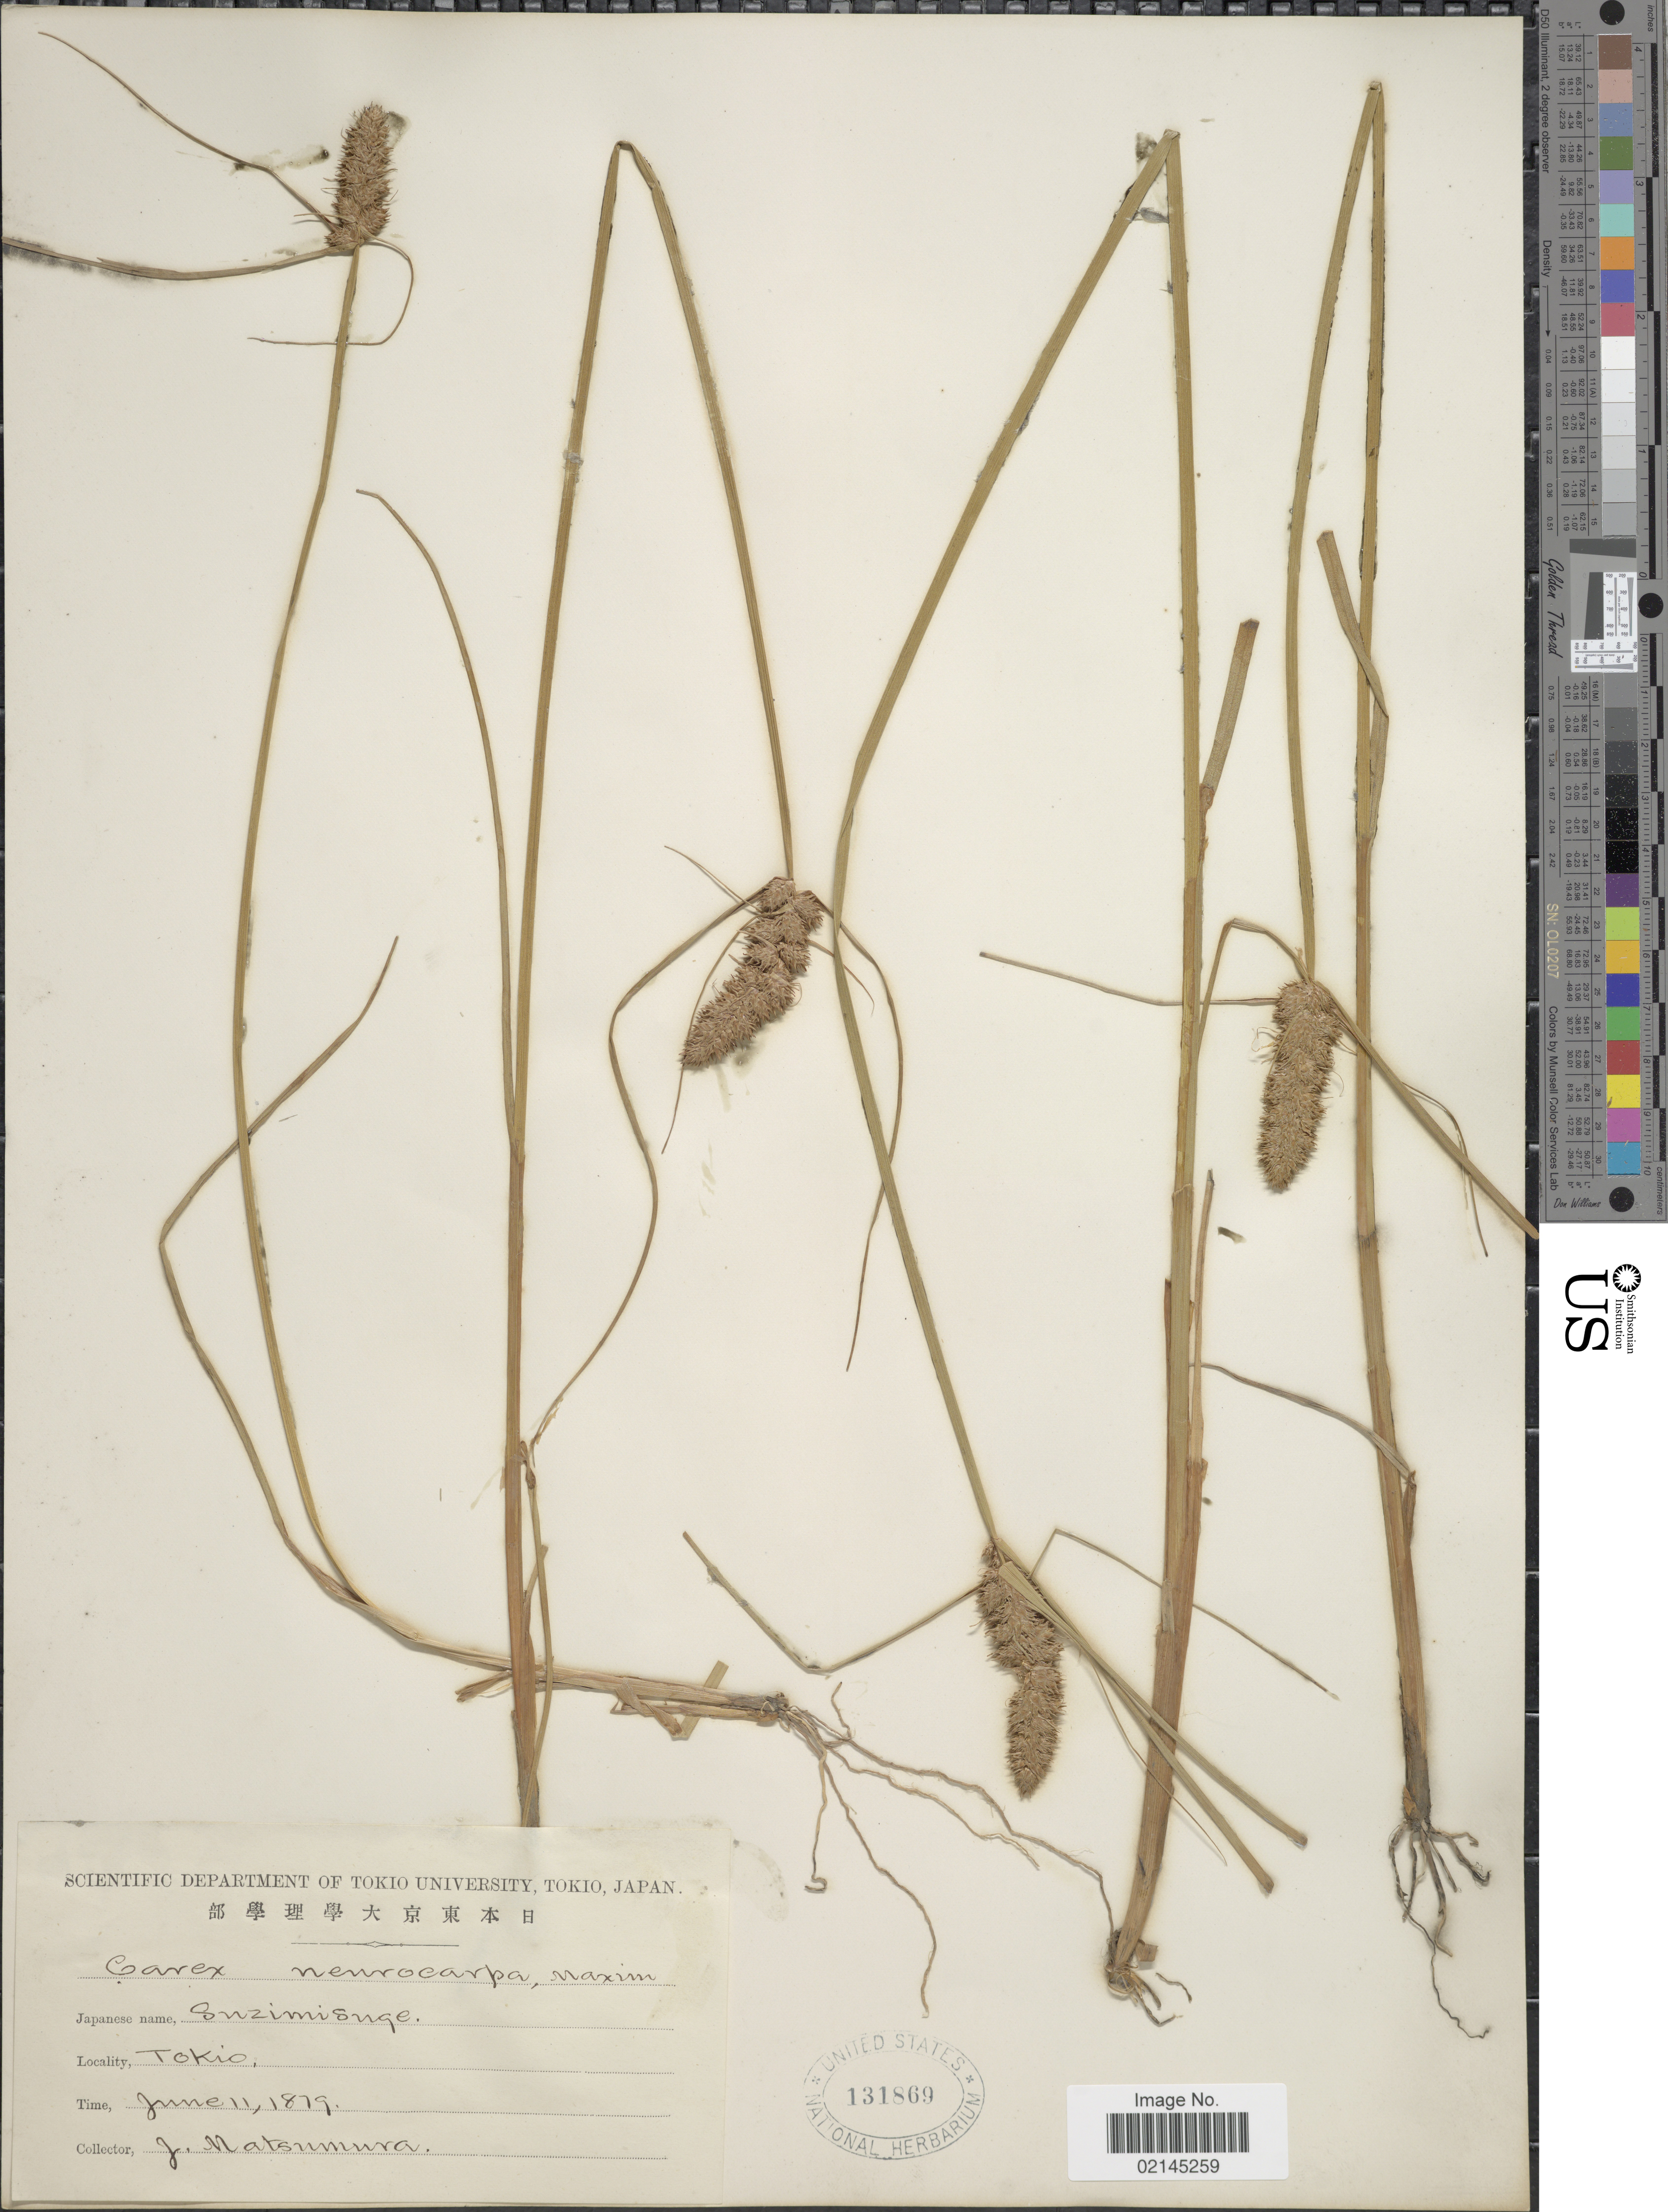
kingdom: Plantae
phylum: Tracheophyta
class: Liliopsida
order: Poales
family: Cyperaceae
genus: Carex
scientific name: Carex neurocarpa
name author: Maxim.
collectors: J. Matsumura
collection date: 1879-06-11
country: Japan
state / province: Tokyo, Federal City of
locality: Tokio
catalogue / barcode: US 131869